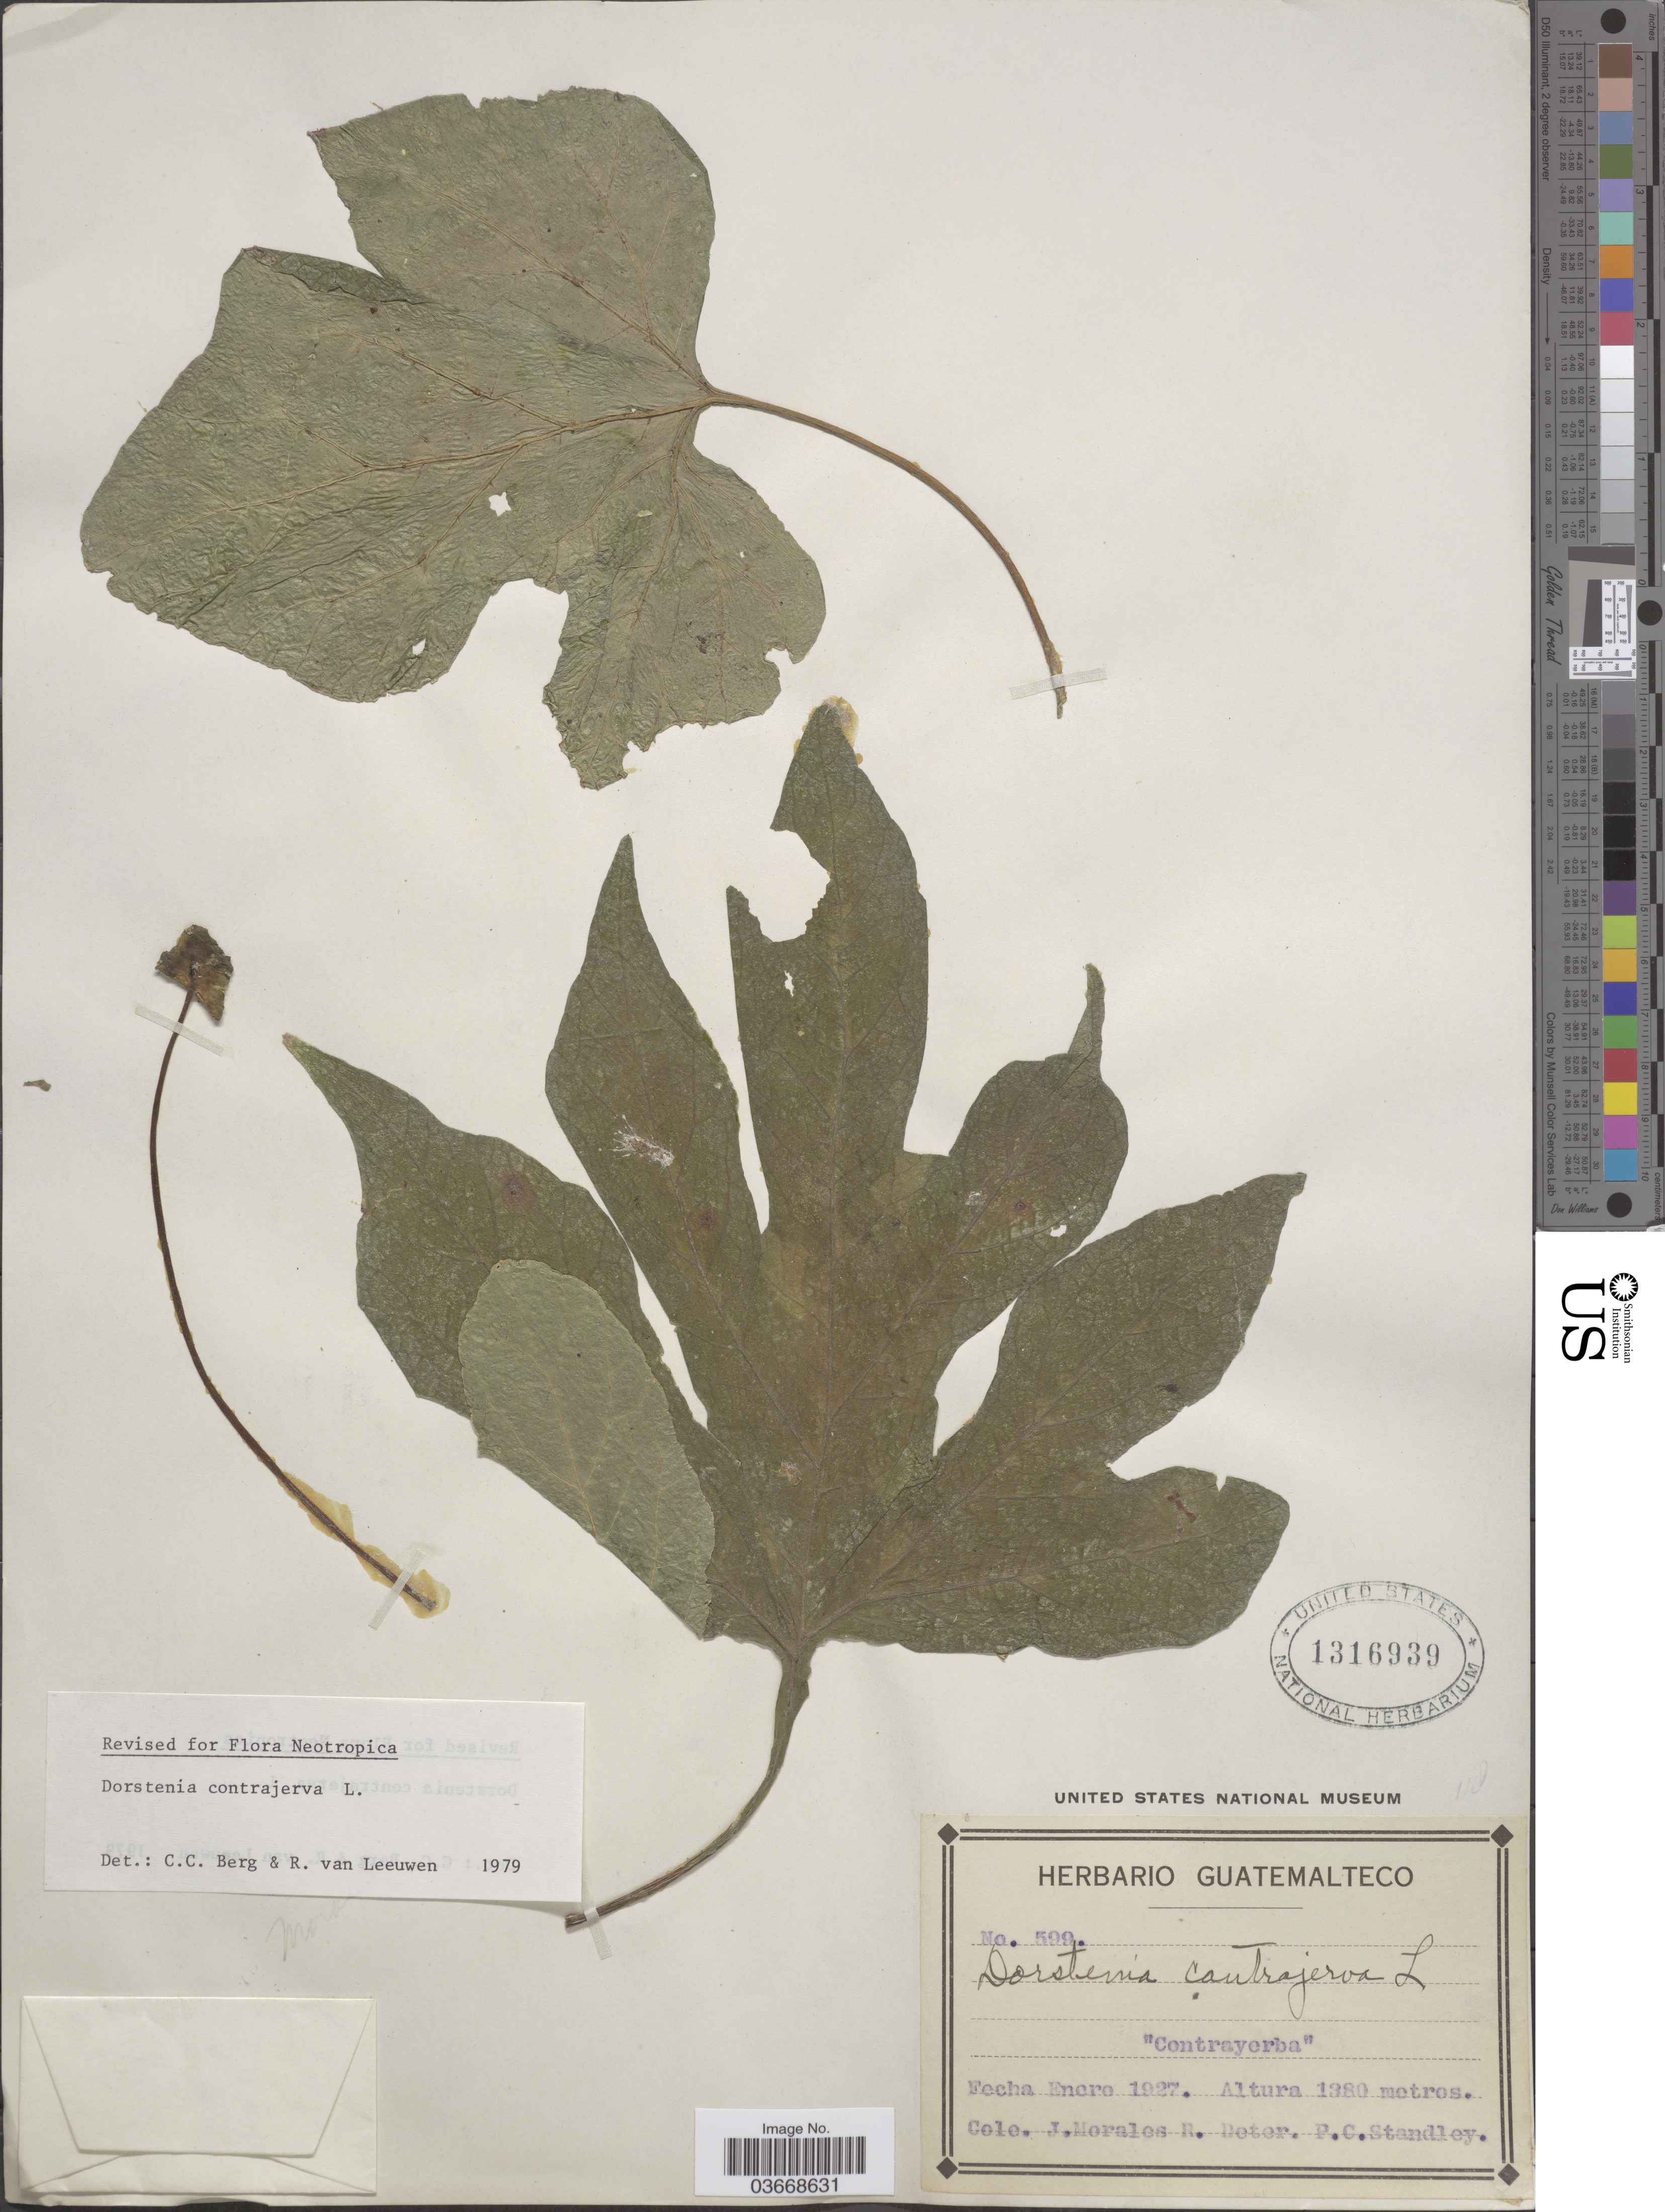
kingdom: Plantae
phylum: Tracheophyta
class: Magnoliopsida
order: Rosales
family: Moraceae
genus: Dorstenia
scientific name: Dorstenia contrajerva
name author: L.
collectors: J. Morales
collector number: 599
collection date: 1927-01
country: Guatemala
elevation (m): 1380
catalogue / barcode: US 1316939